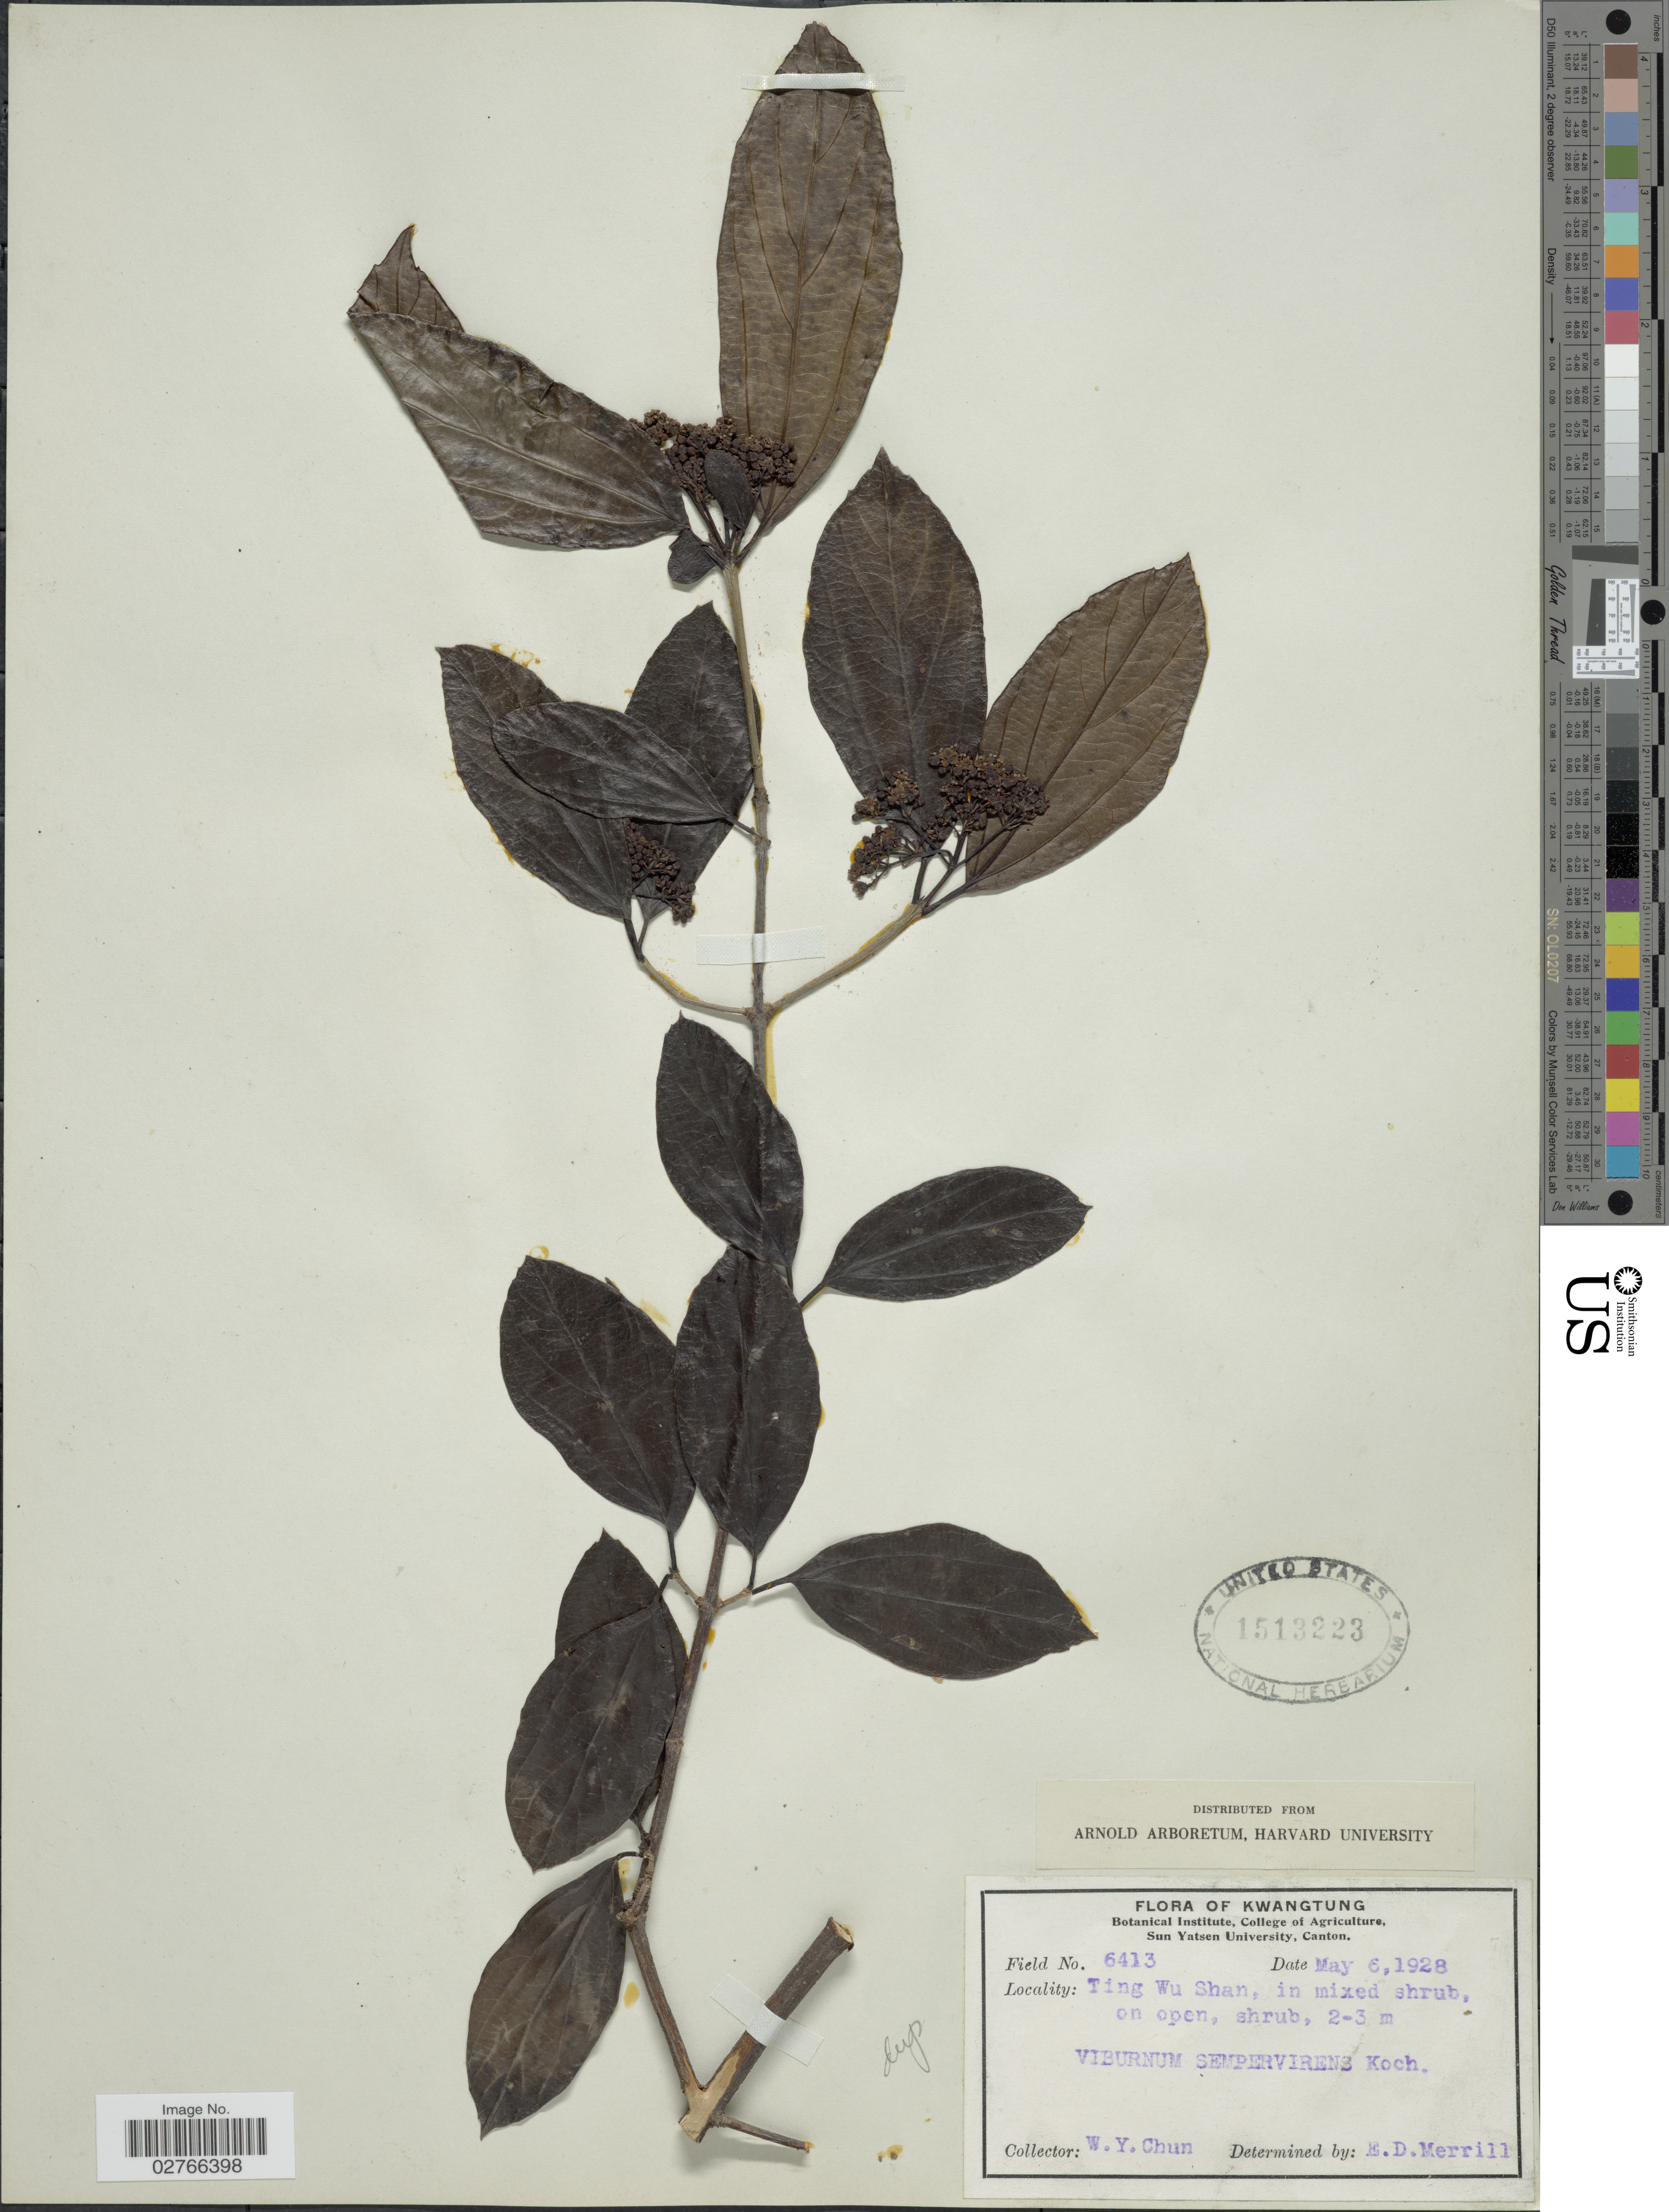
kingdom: Plantae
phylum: Tracheophyta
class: Magnoliopsida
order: Dipsacales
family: Viburnaceae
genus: Viburnum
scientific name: Viburnum sempervirens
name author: K. Koch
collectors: W. Y. Chun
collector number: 6413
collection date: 1928-05-06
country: China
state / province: Guangdong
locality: Kwangtung, Ting Wu Shan.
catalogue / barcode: US 1513223